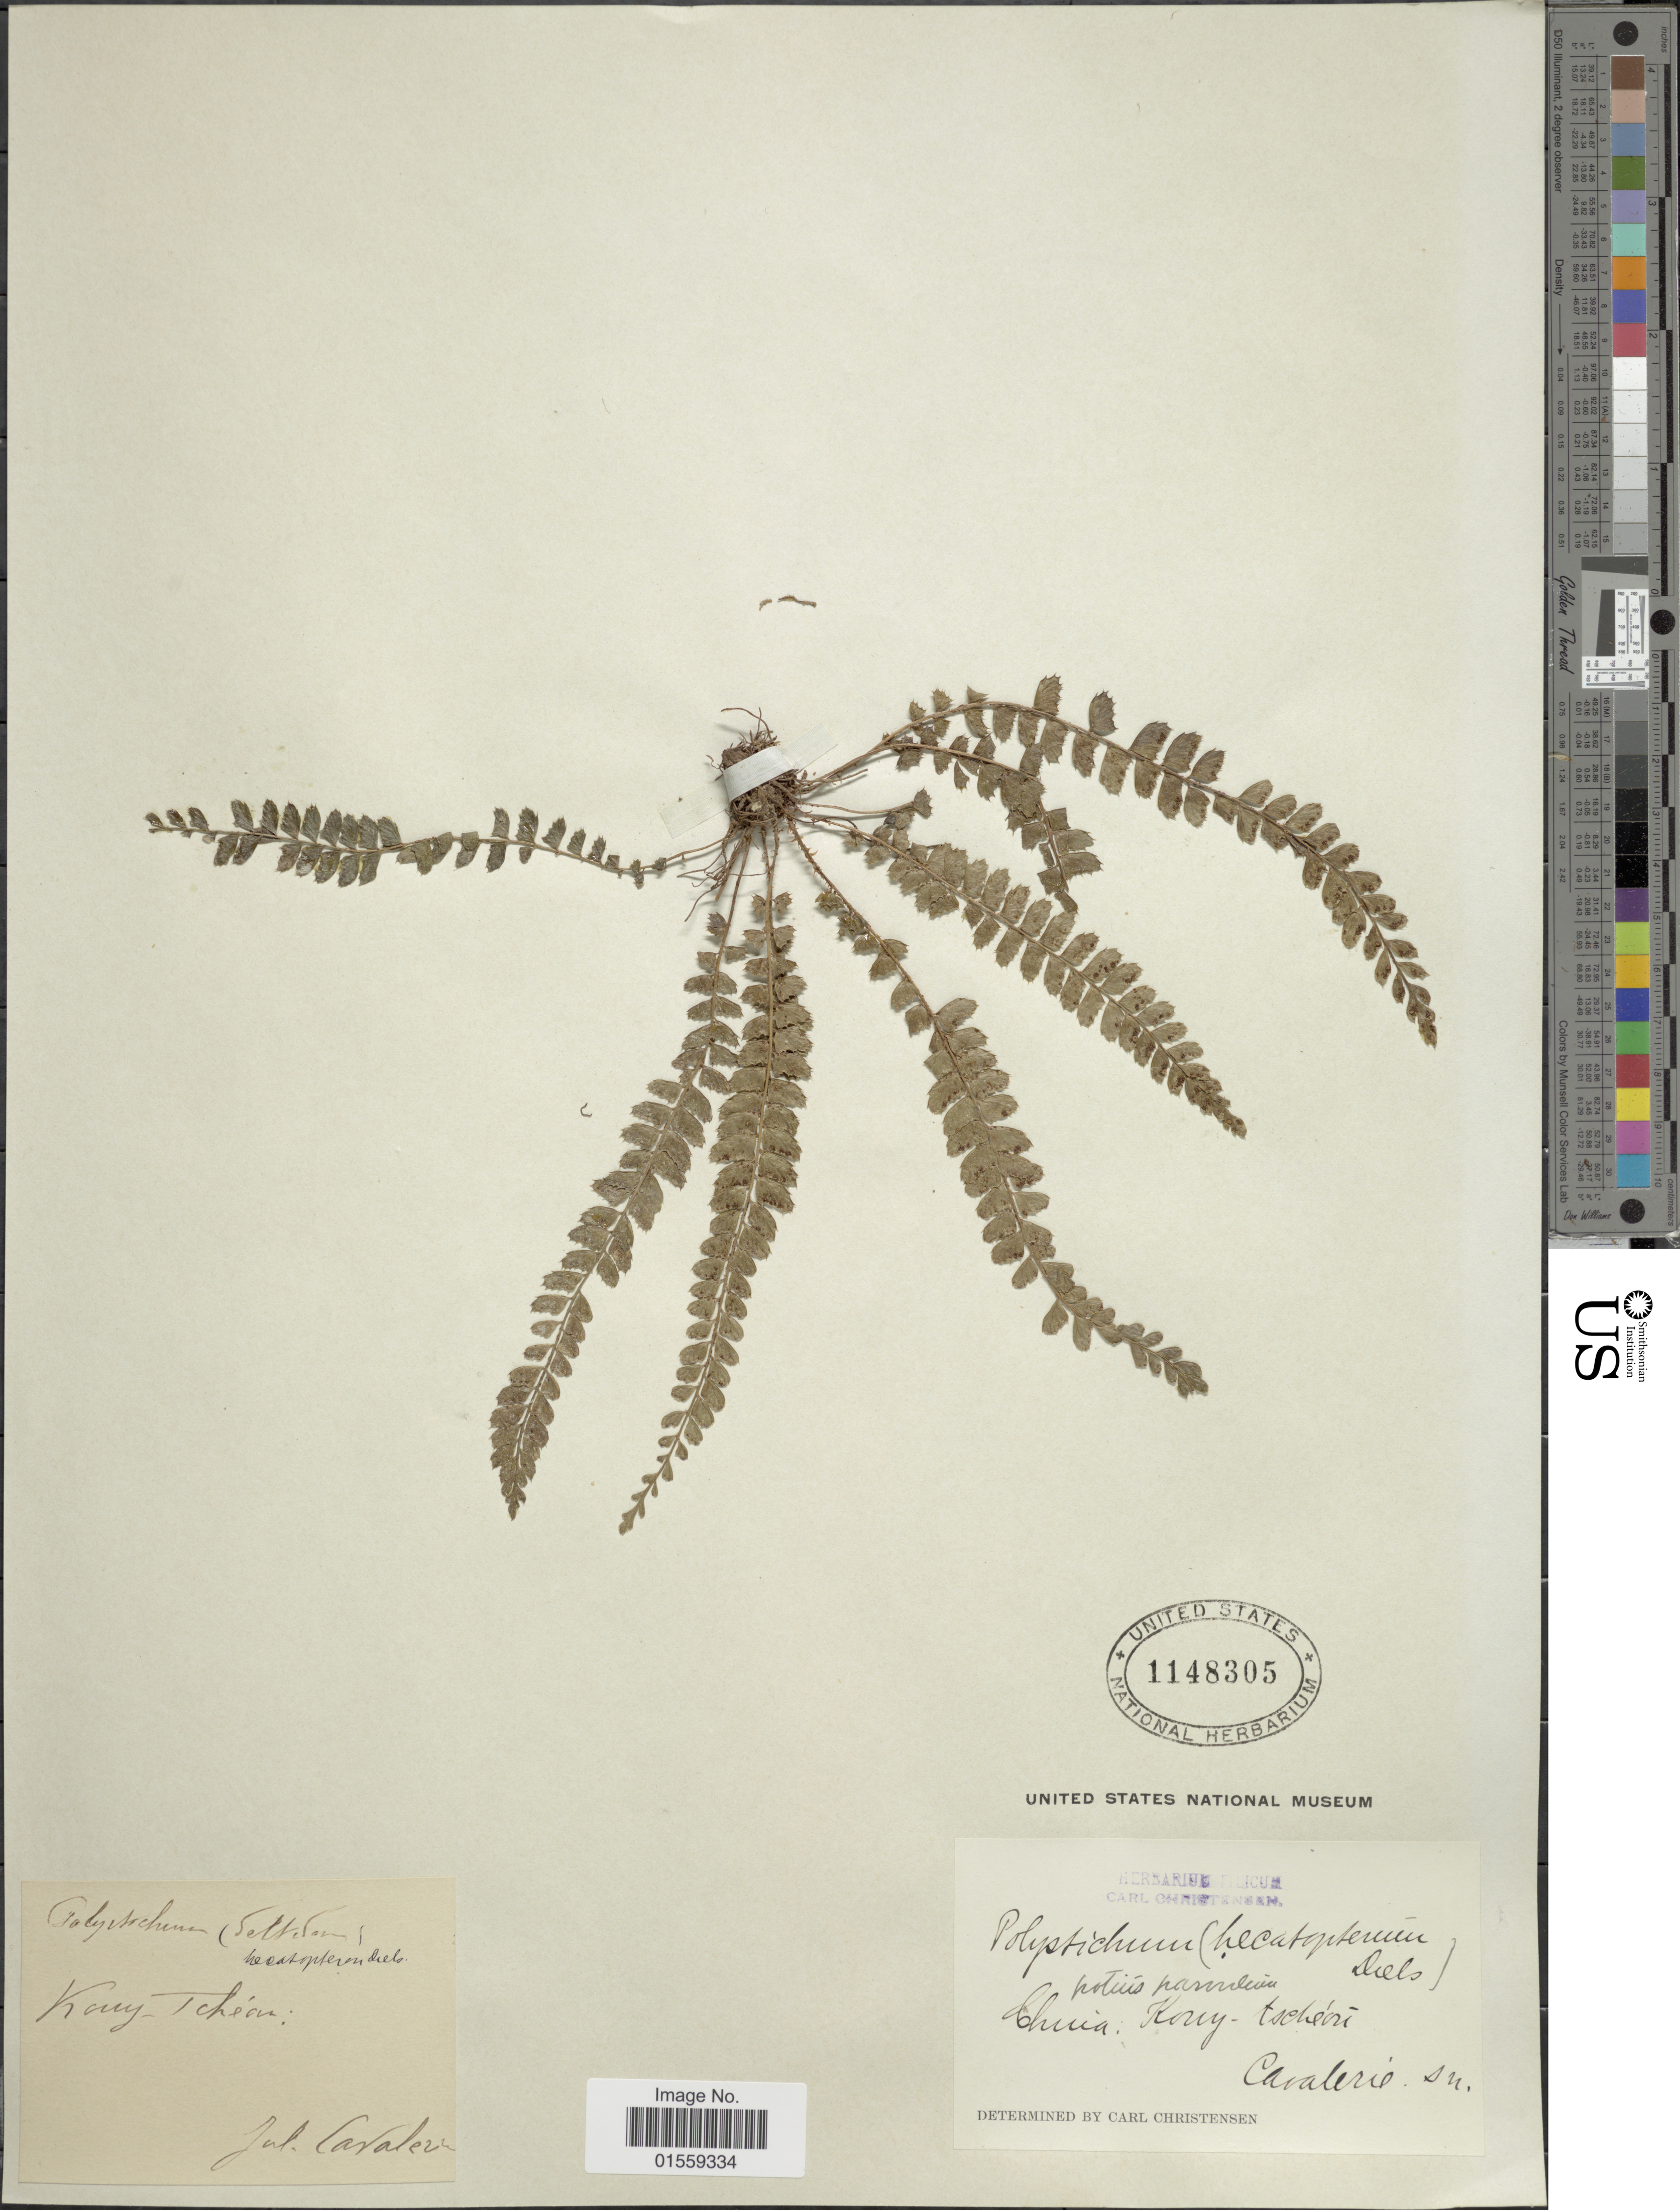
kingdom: Plantae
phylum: Tracheophyta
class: Polypodiopsida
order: Polypodiales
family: Dryopteridaceae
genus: Polystichum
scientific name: Polystichum parvulum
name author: Christ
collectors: -. Cavalerie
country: China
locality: Kouy-Tcheou, Chuia.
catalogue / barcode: US 1148305